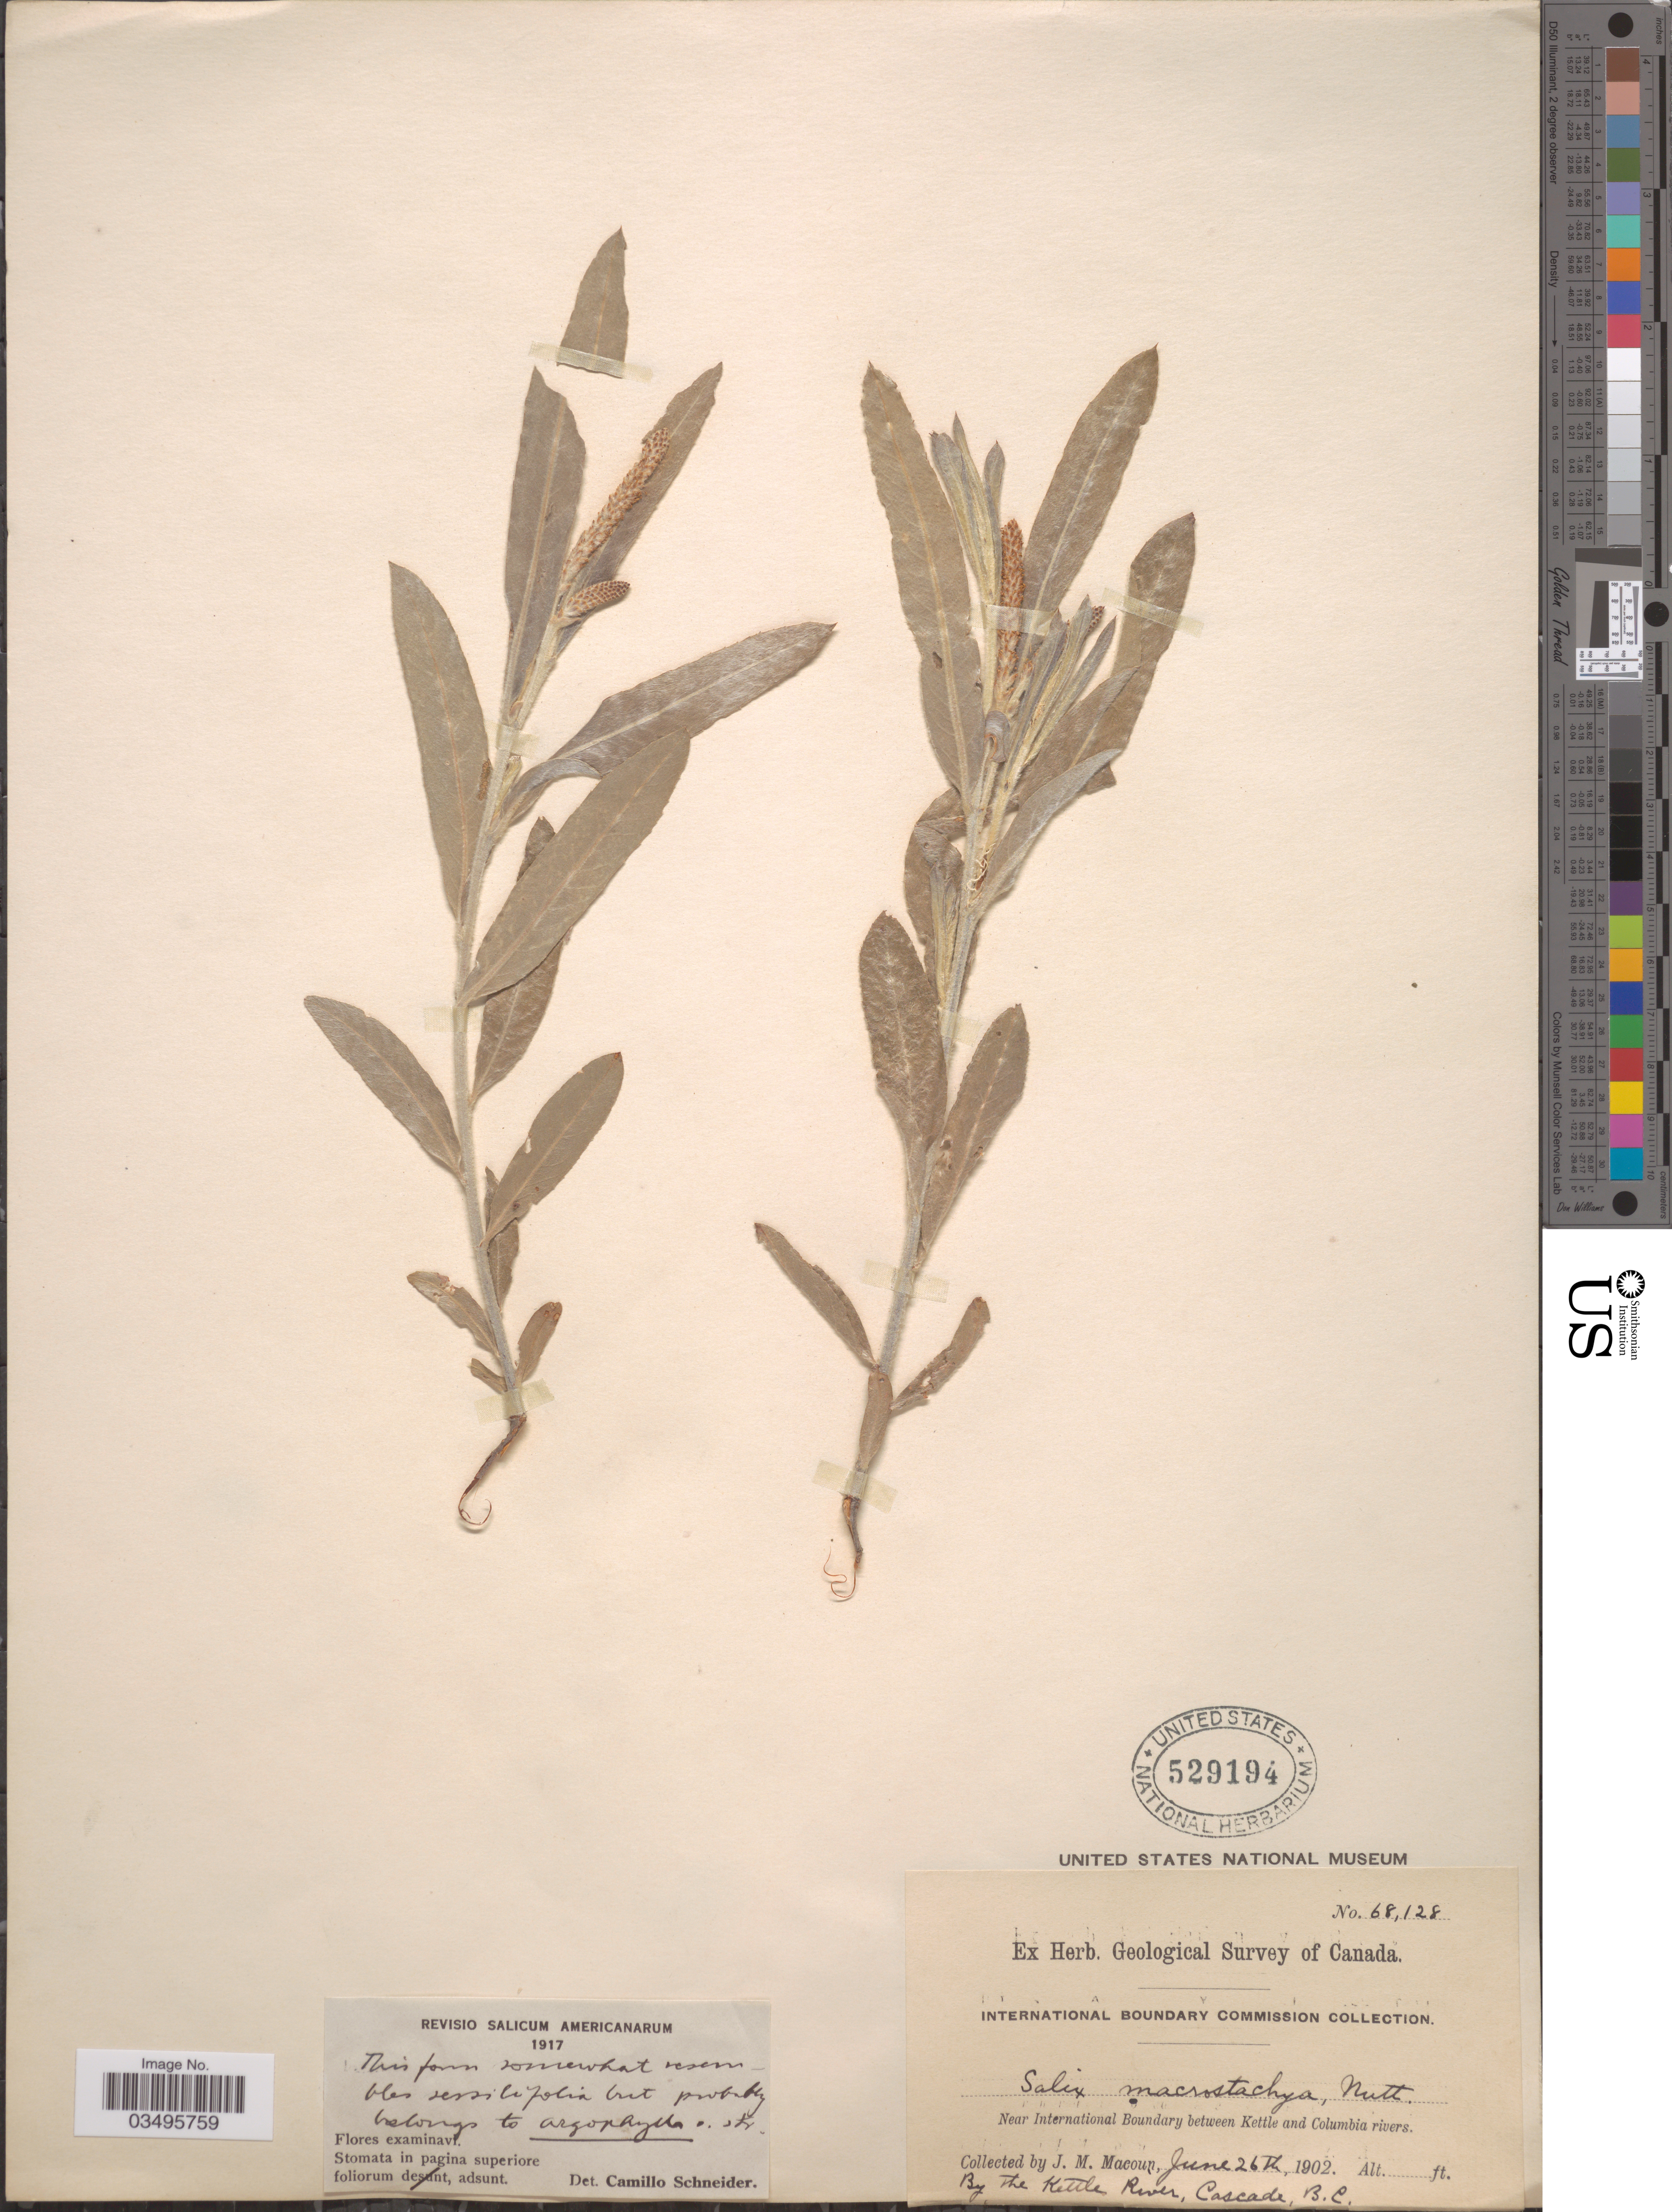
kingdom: Plantae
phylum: Tracheophyta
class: Magnoliopsida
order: Malpighiales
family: Salicaceae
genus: Salix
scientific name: Salix argophylla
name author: Nutt.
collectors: J. M. Macoun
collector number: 68128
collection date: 1902-06-26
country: Canada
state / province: British Columbia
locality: Near International Boundary between Kettle and Columbia rivers. By the Kettle River, Cascade, B.C.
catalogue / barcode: US 529194